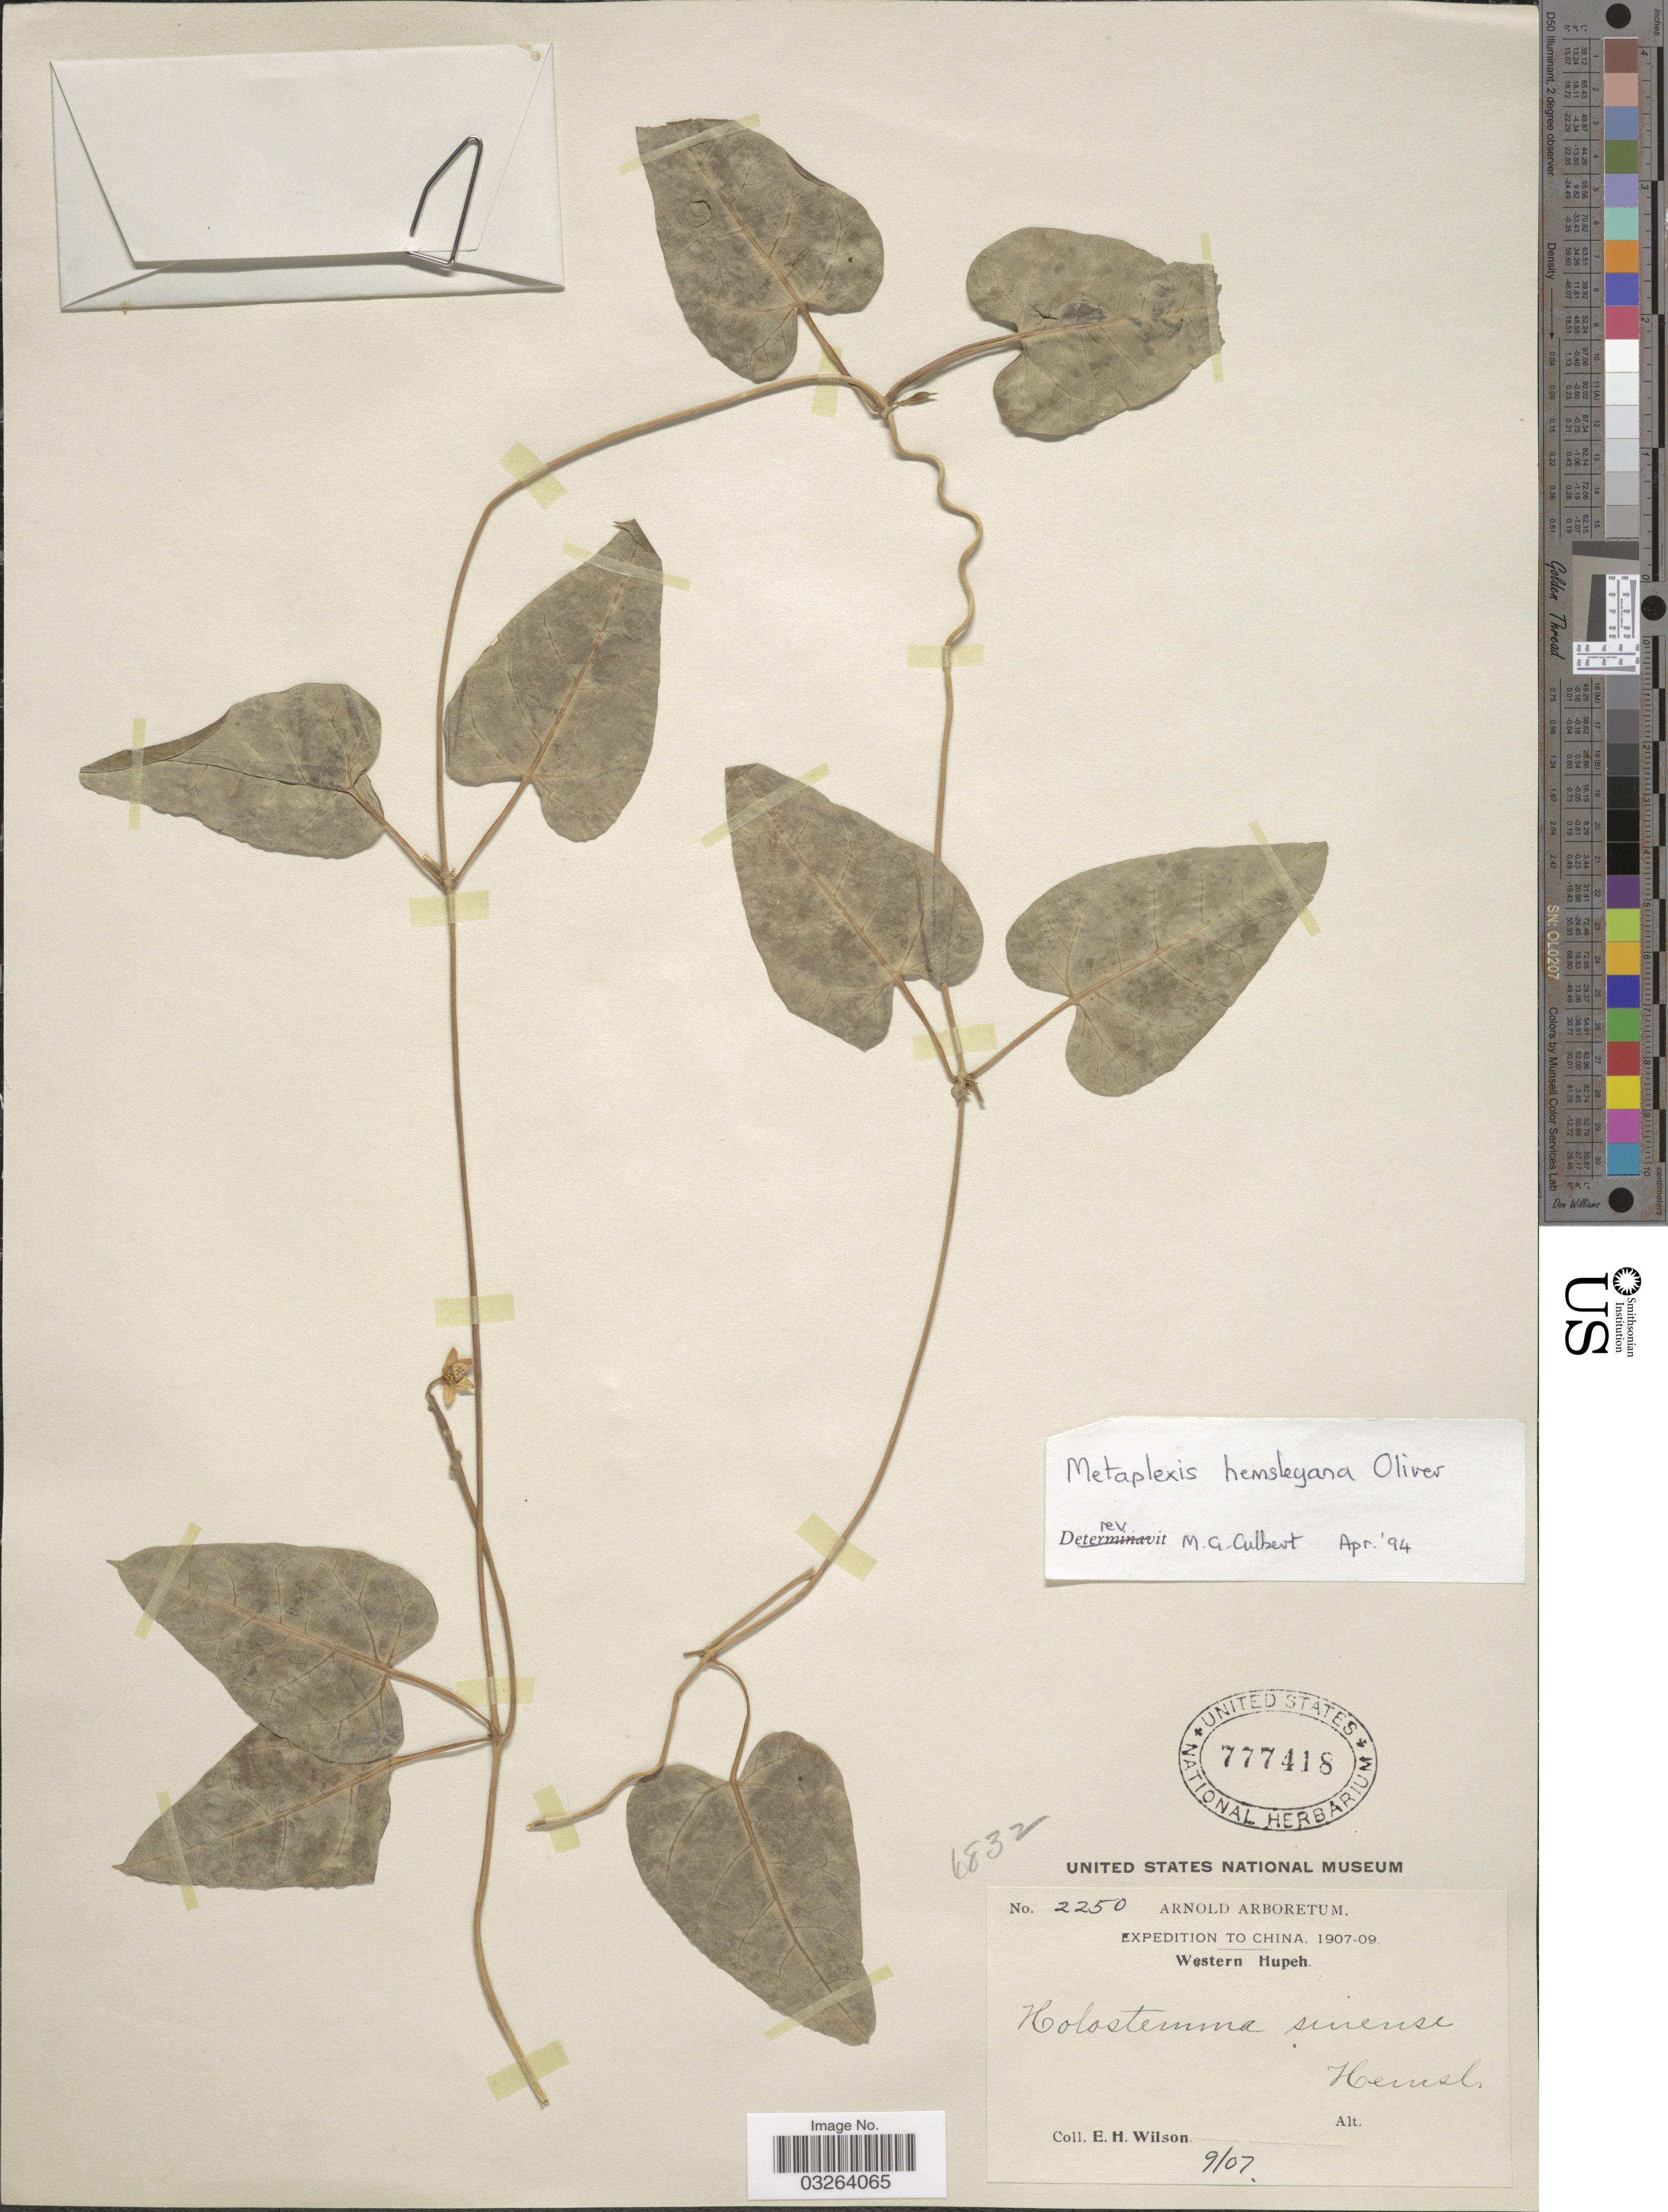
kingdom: Plantae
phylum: Tracheophyta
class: Magnoliopsida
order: Gentianales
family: Apocynaceae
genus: Metaplexis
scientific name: Metaplexis hemsleyana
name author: Oliv.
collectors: E. Wilson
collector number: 2250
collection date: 1907-09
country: China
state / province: Hubei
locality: Western Hupeh.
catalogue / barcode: US 777418